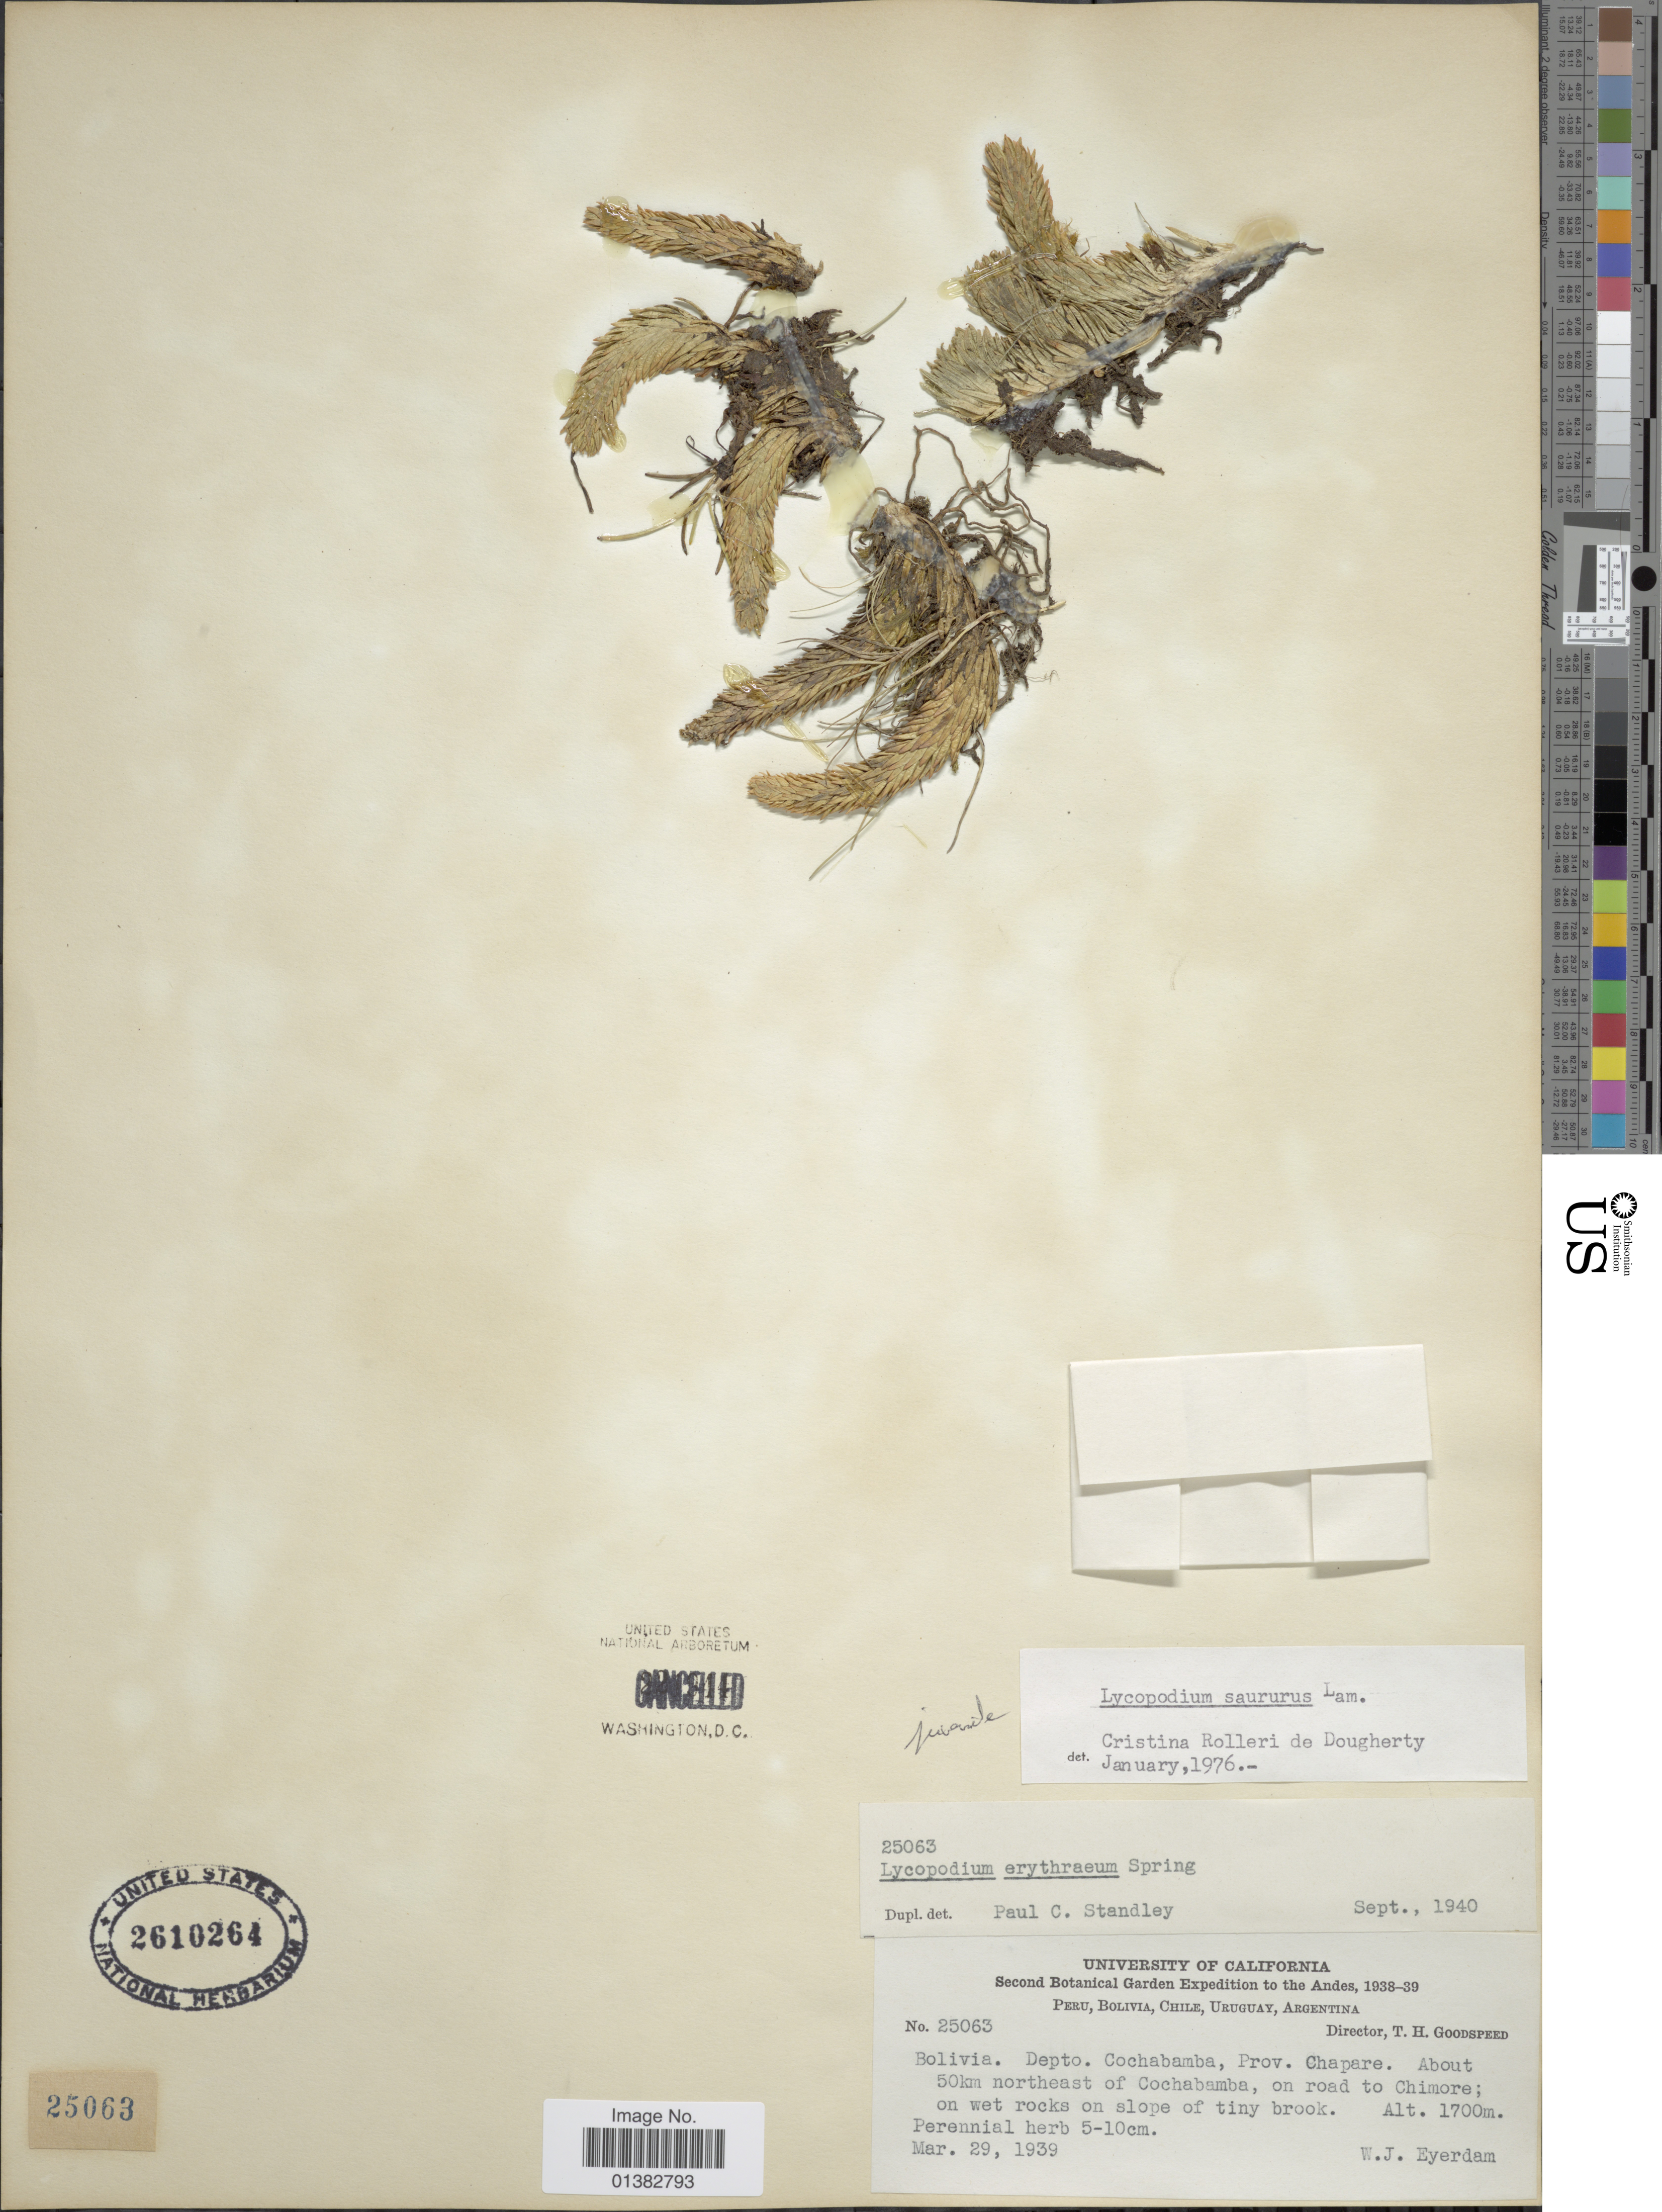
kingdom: Plantae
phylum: Tracheophyta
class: Lycopodiopsida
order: Lycopodiales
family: Lycopodiaceae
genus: Phlegmariurus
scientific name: Phlegmariurus saururus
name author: (Lam.) B. Øllg.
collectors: W. J. Eyerdam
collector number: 25063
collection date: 1939-03-29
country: Bolivia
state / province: Cochabamba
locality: Prov. Chapare. About 50 km northeast of Cochabamba, on road to Chimore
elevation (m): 1700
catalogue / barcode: US 2610264